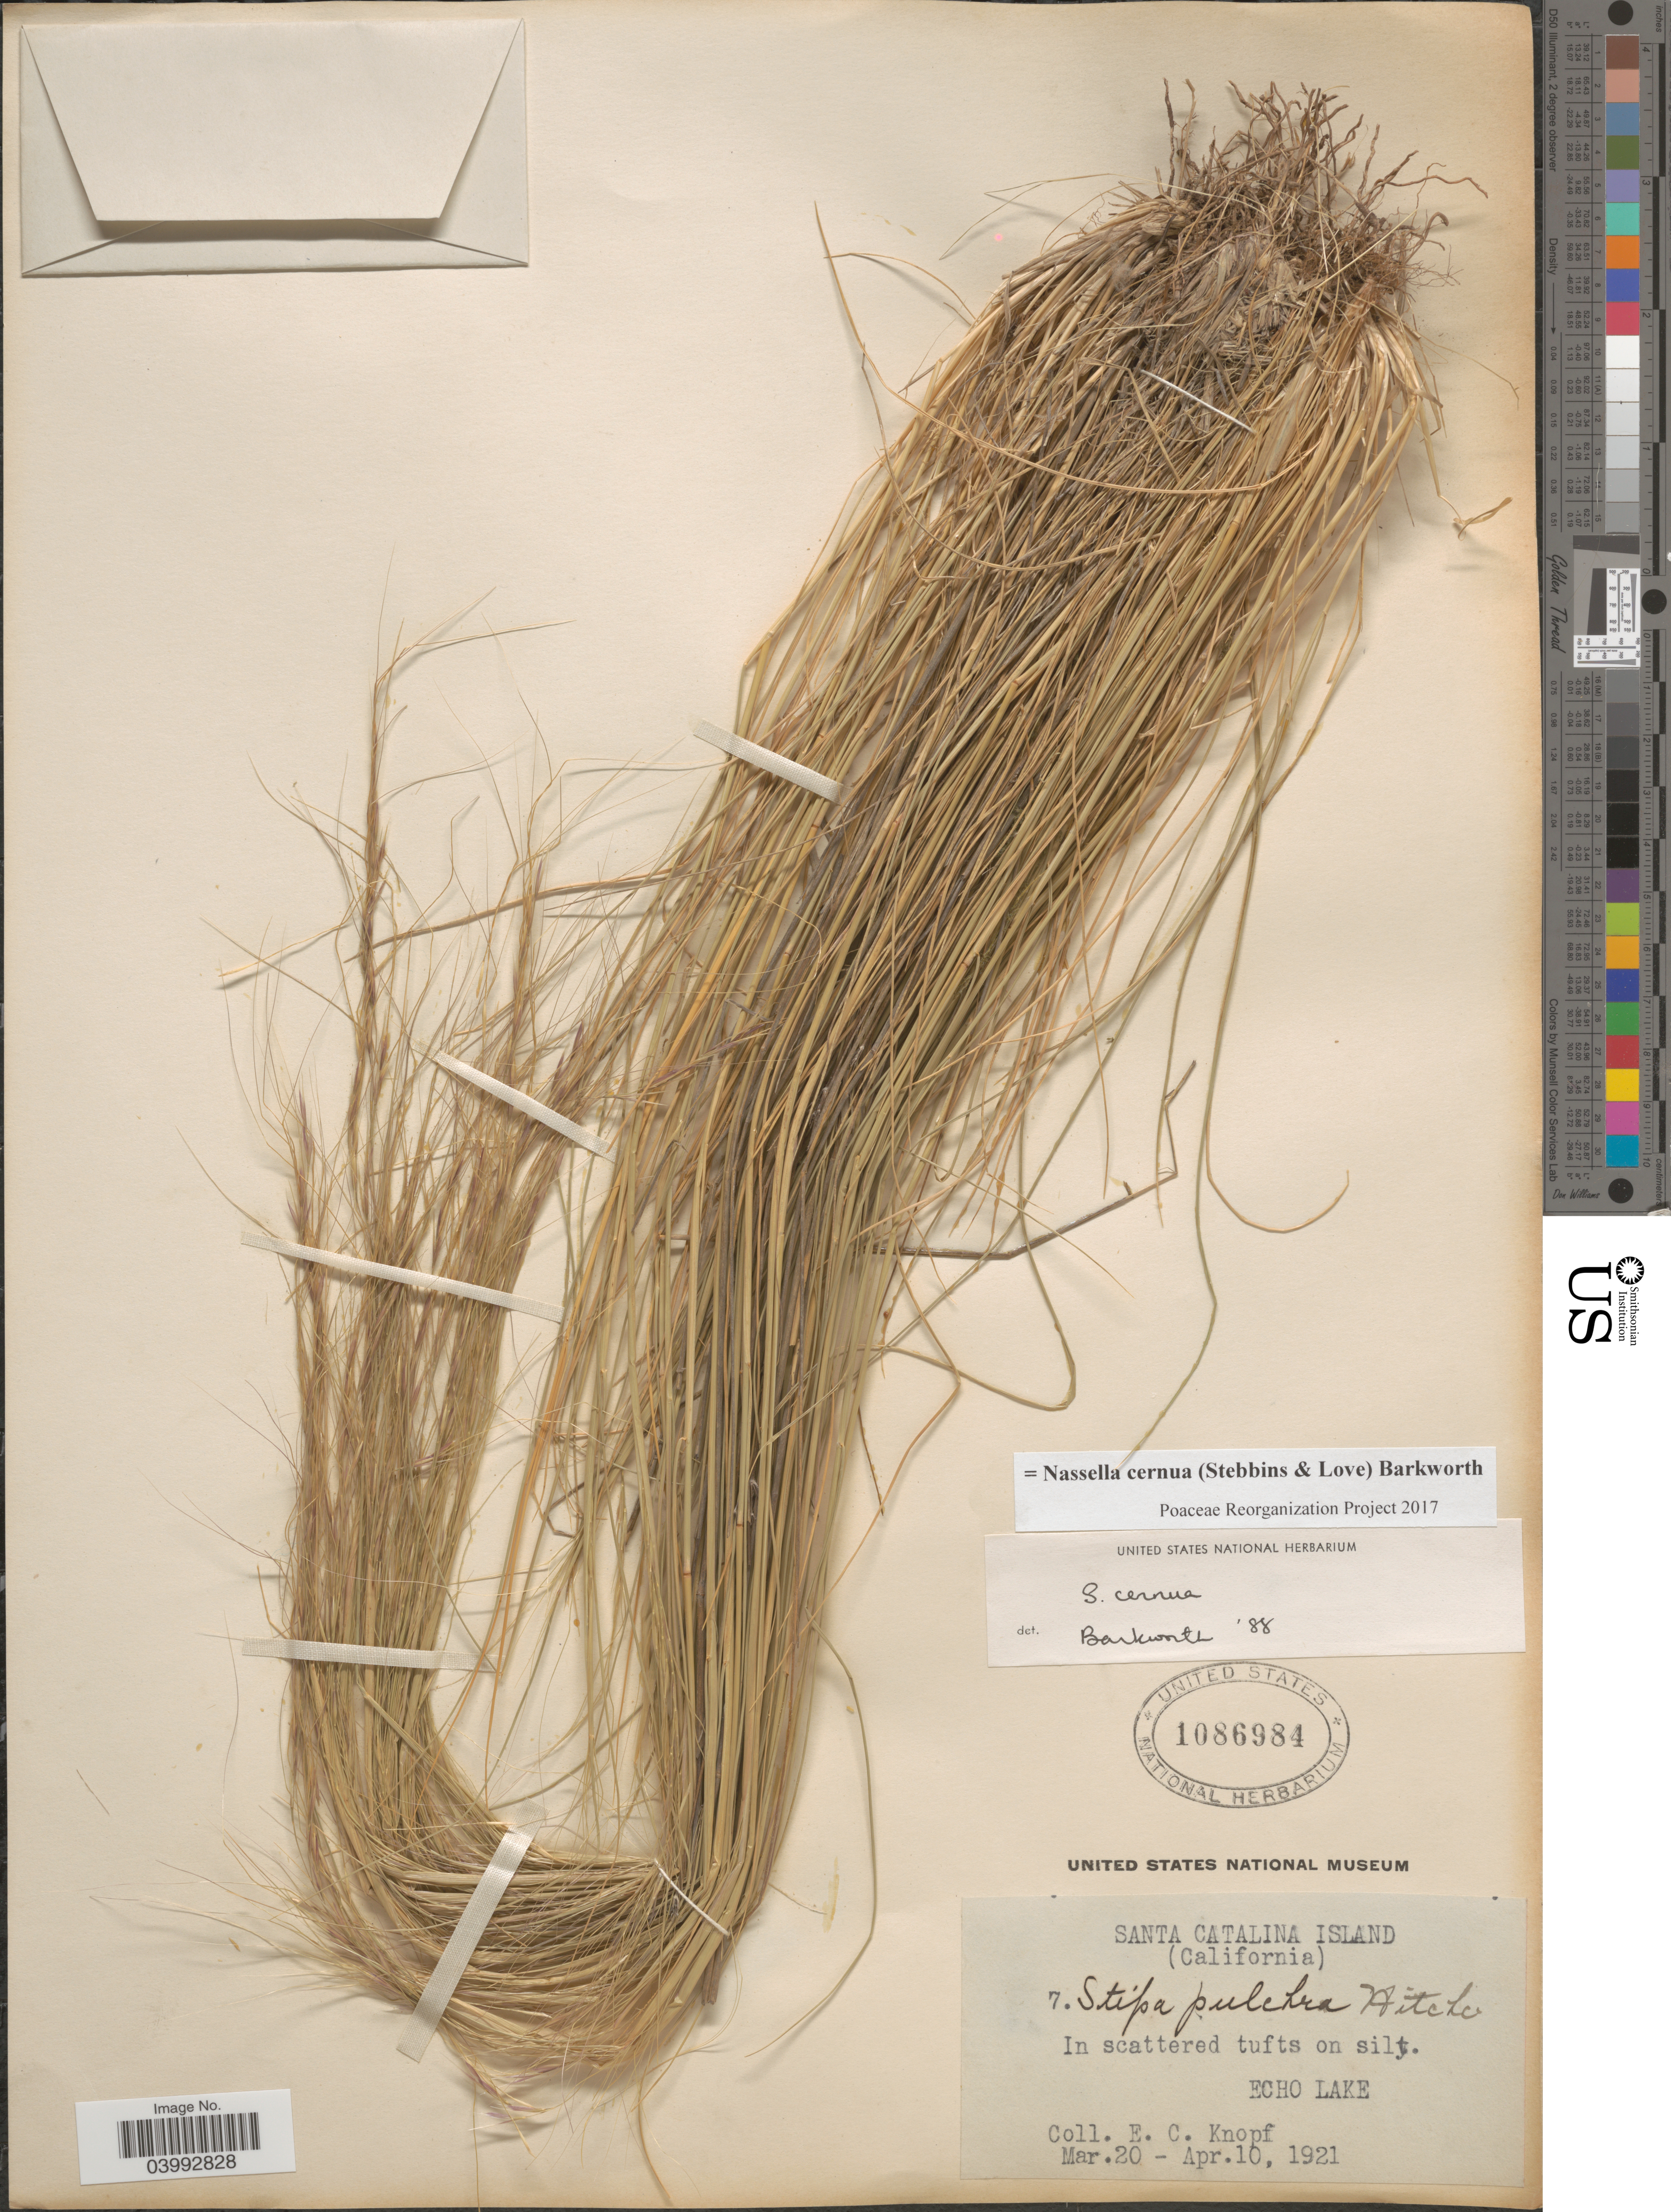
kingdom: Plantae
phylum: Tracheophyta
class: Liliopsida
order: Poales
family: Poaceae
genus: Nassella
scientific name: Nassella cernua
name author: (Stebbins & Love) Barkworth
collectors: E. Knopf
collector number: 7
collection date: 1921-03-20/1921-04-10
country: United States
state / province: California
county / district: Los Angeles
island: Santa Catalina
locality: Santa Catalina Island. In scattered tufts on silt. Echo Lake.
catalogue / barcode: US 1086984